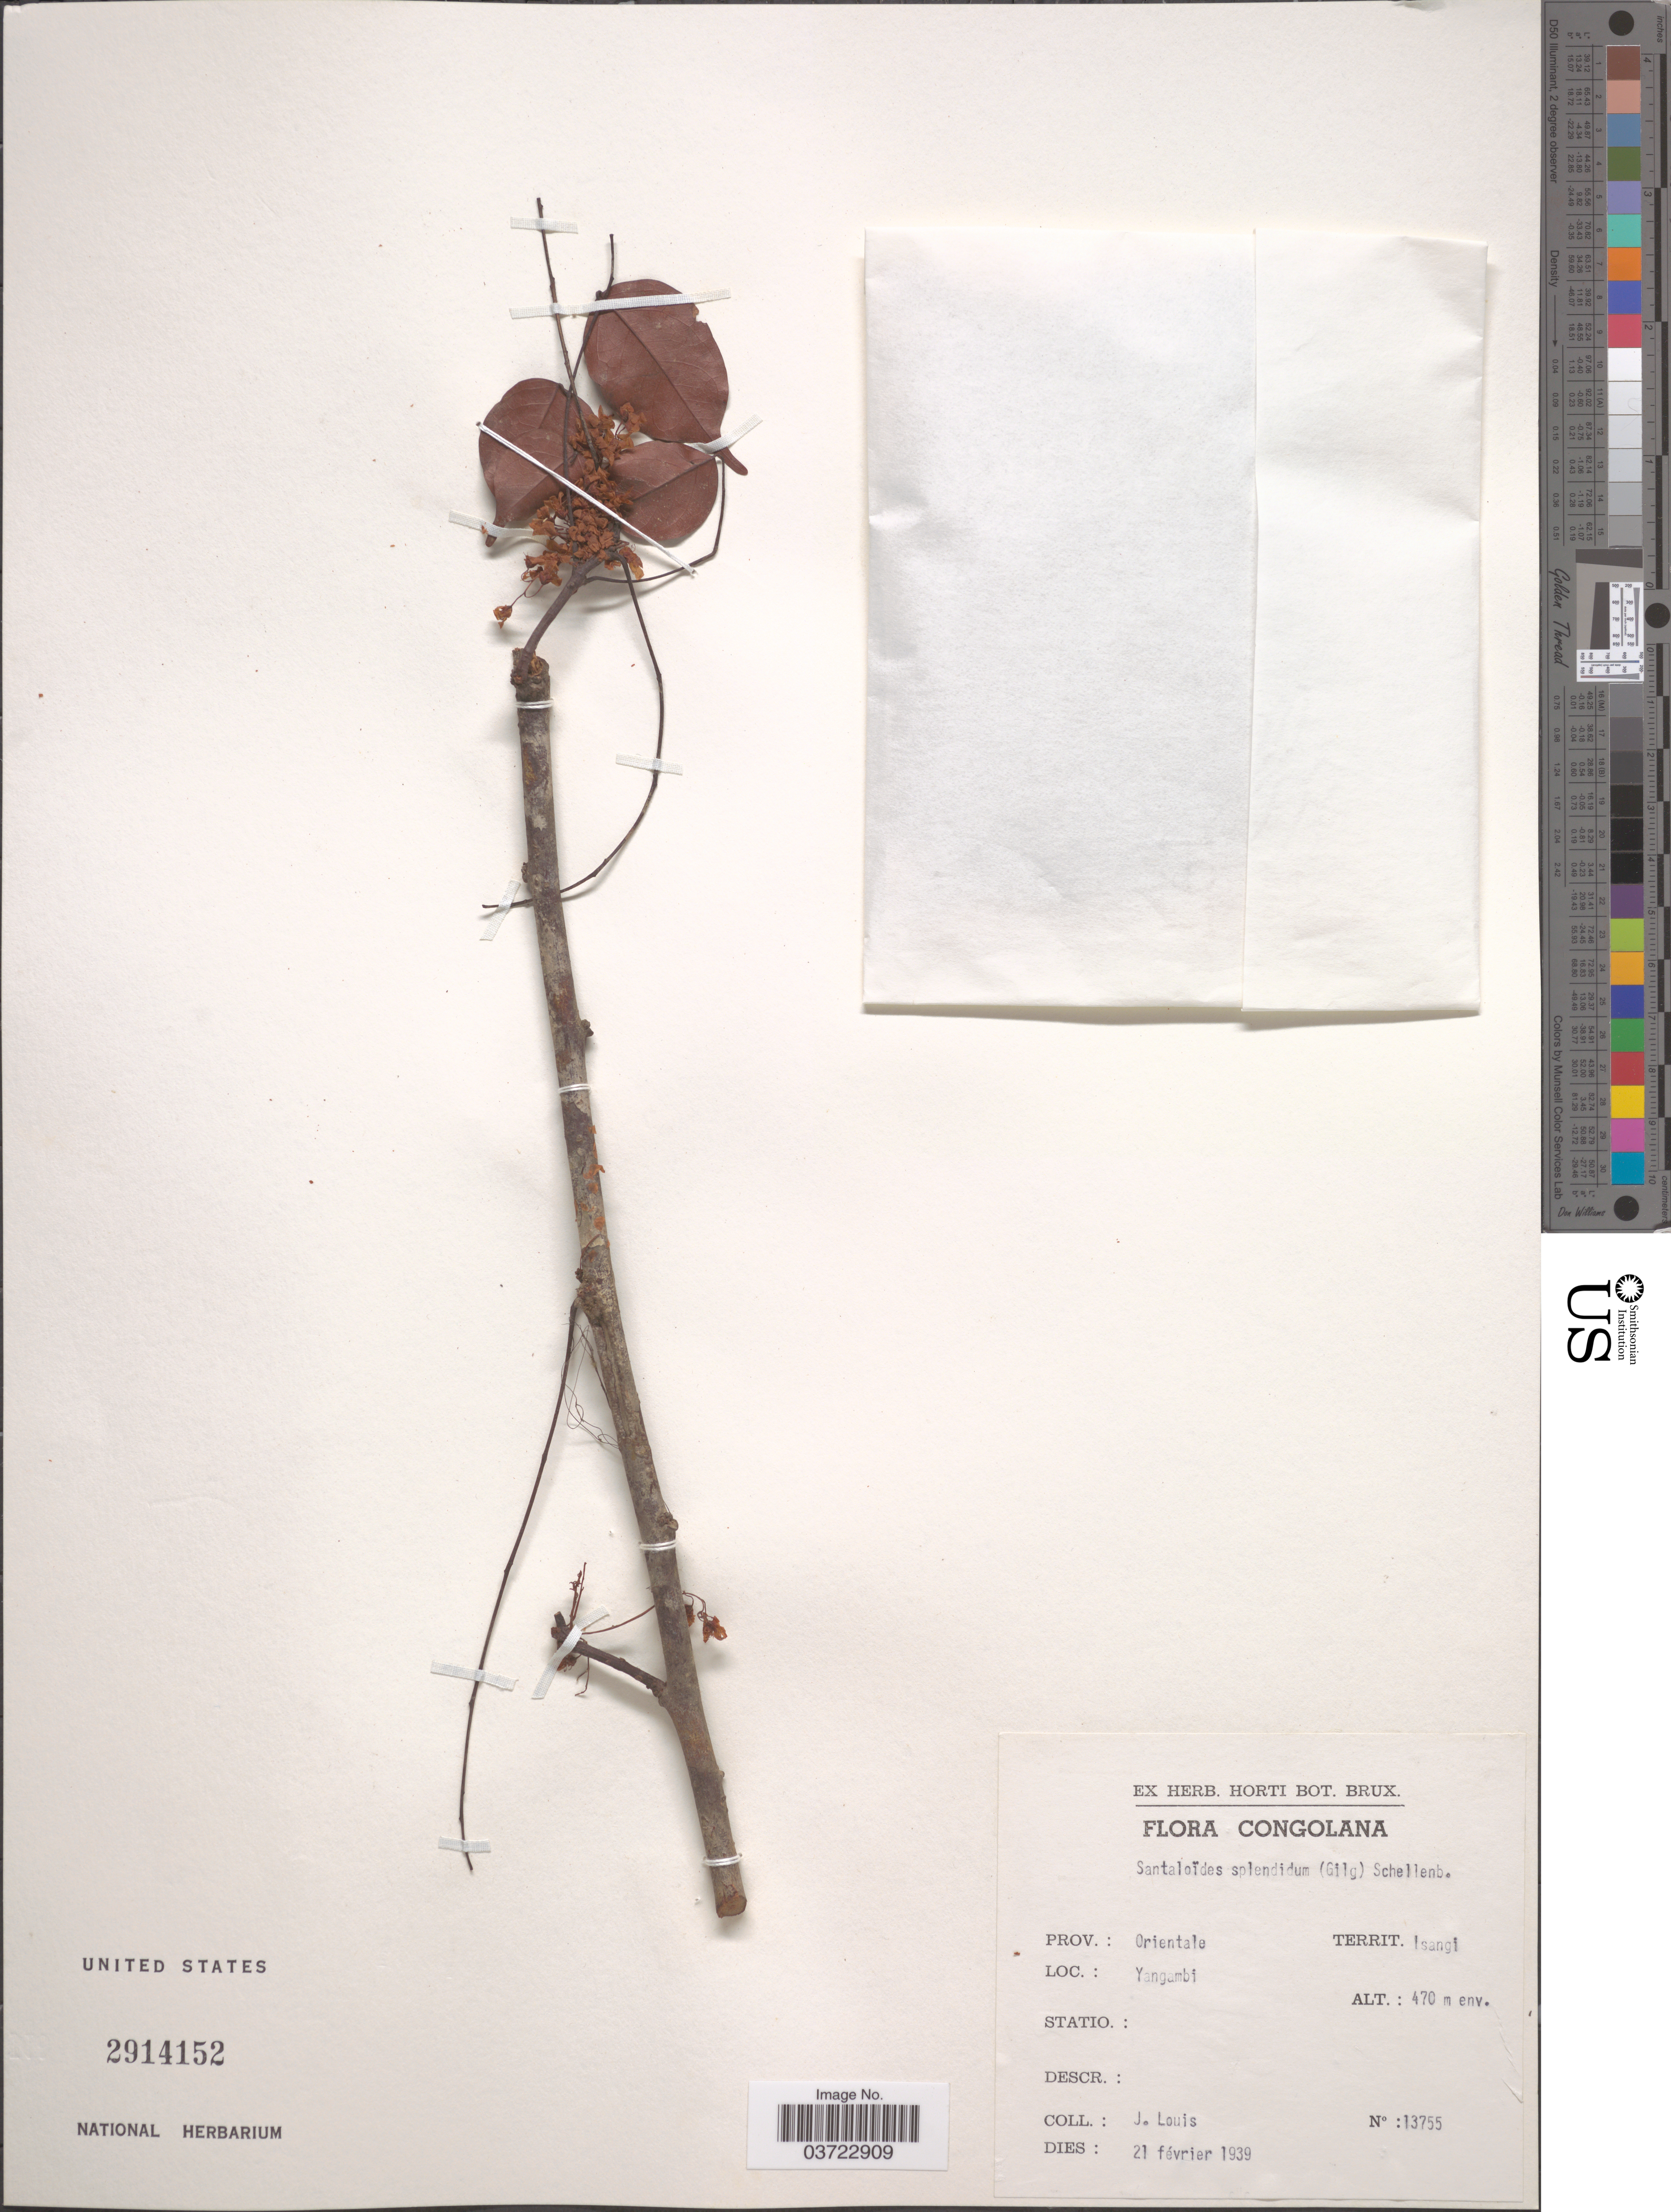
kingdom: Plantae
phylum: Tracheophyta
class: Magnoliopsida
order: Oxalidales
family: Connaraceae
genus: Rourea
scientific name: Rourea minor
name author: (Gaertn.) Leenh.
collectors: J. Louis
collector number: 13755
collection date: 1939-02-21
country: Congo, Democratic Republic of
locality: Congolana. Prov.: Orientale. Territ. Isangi. Yangambi.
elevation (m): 470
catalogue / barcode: US 2914152